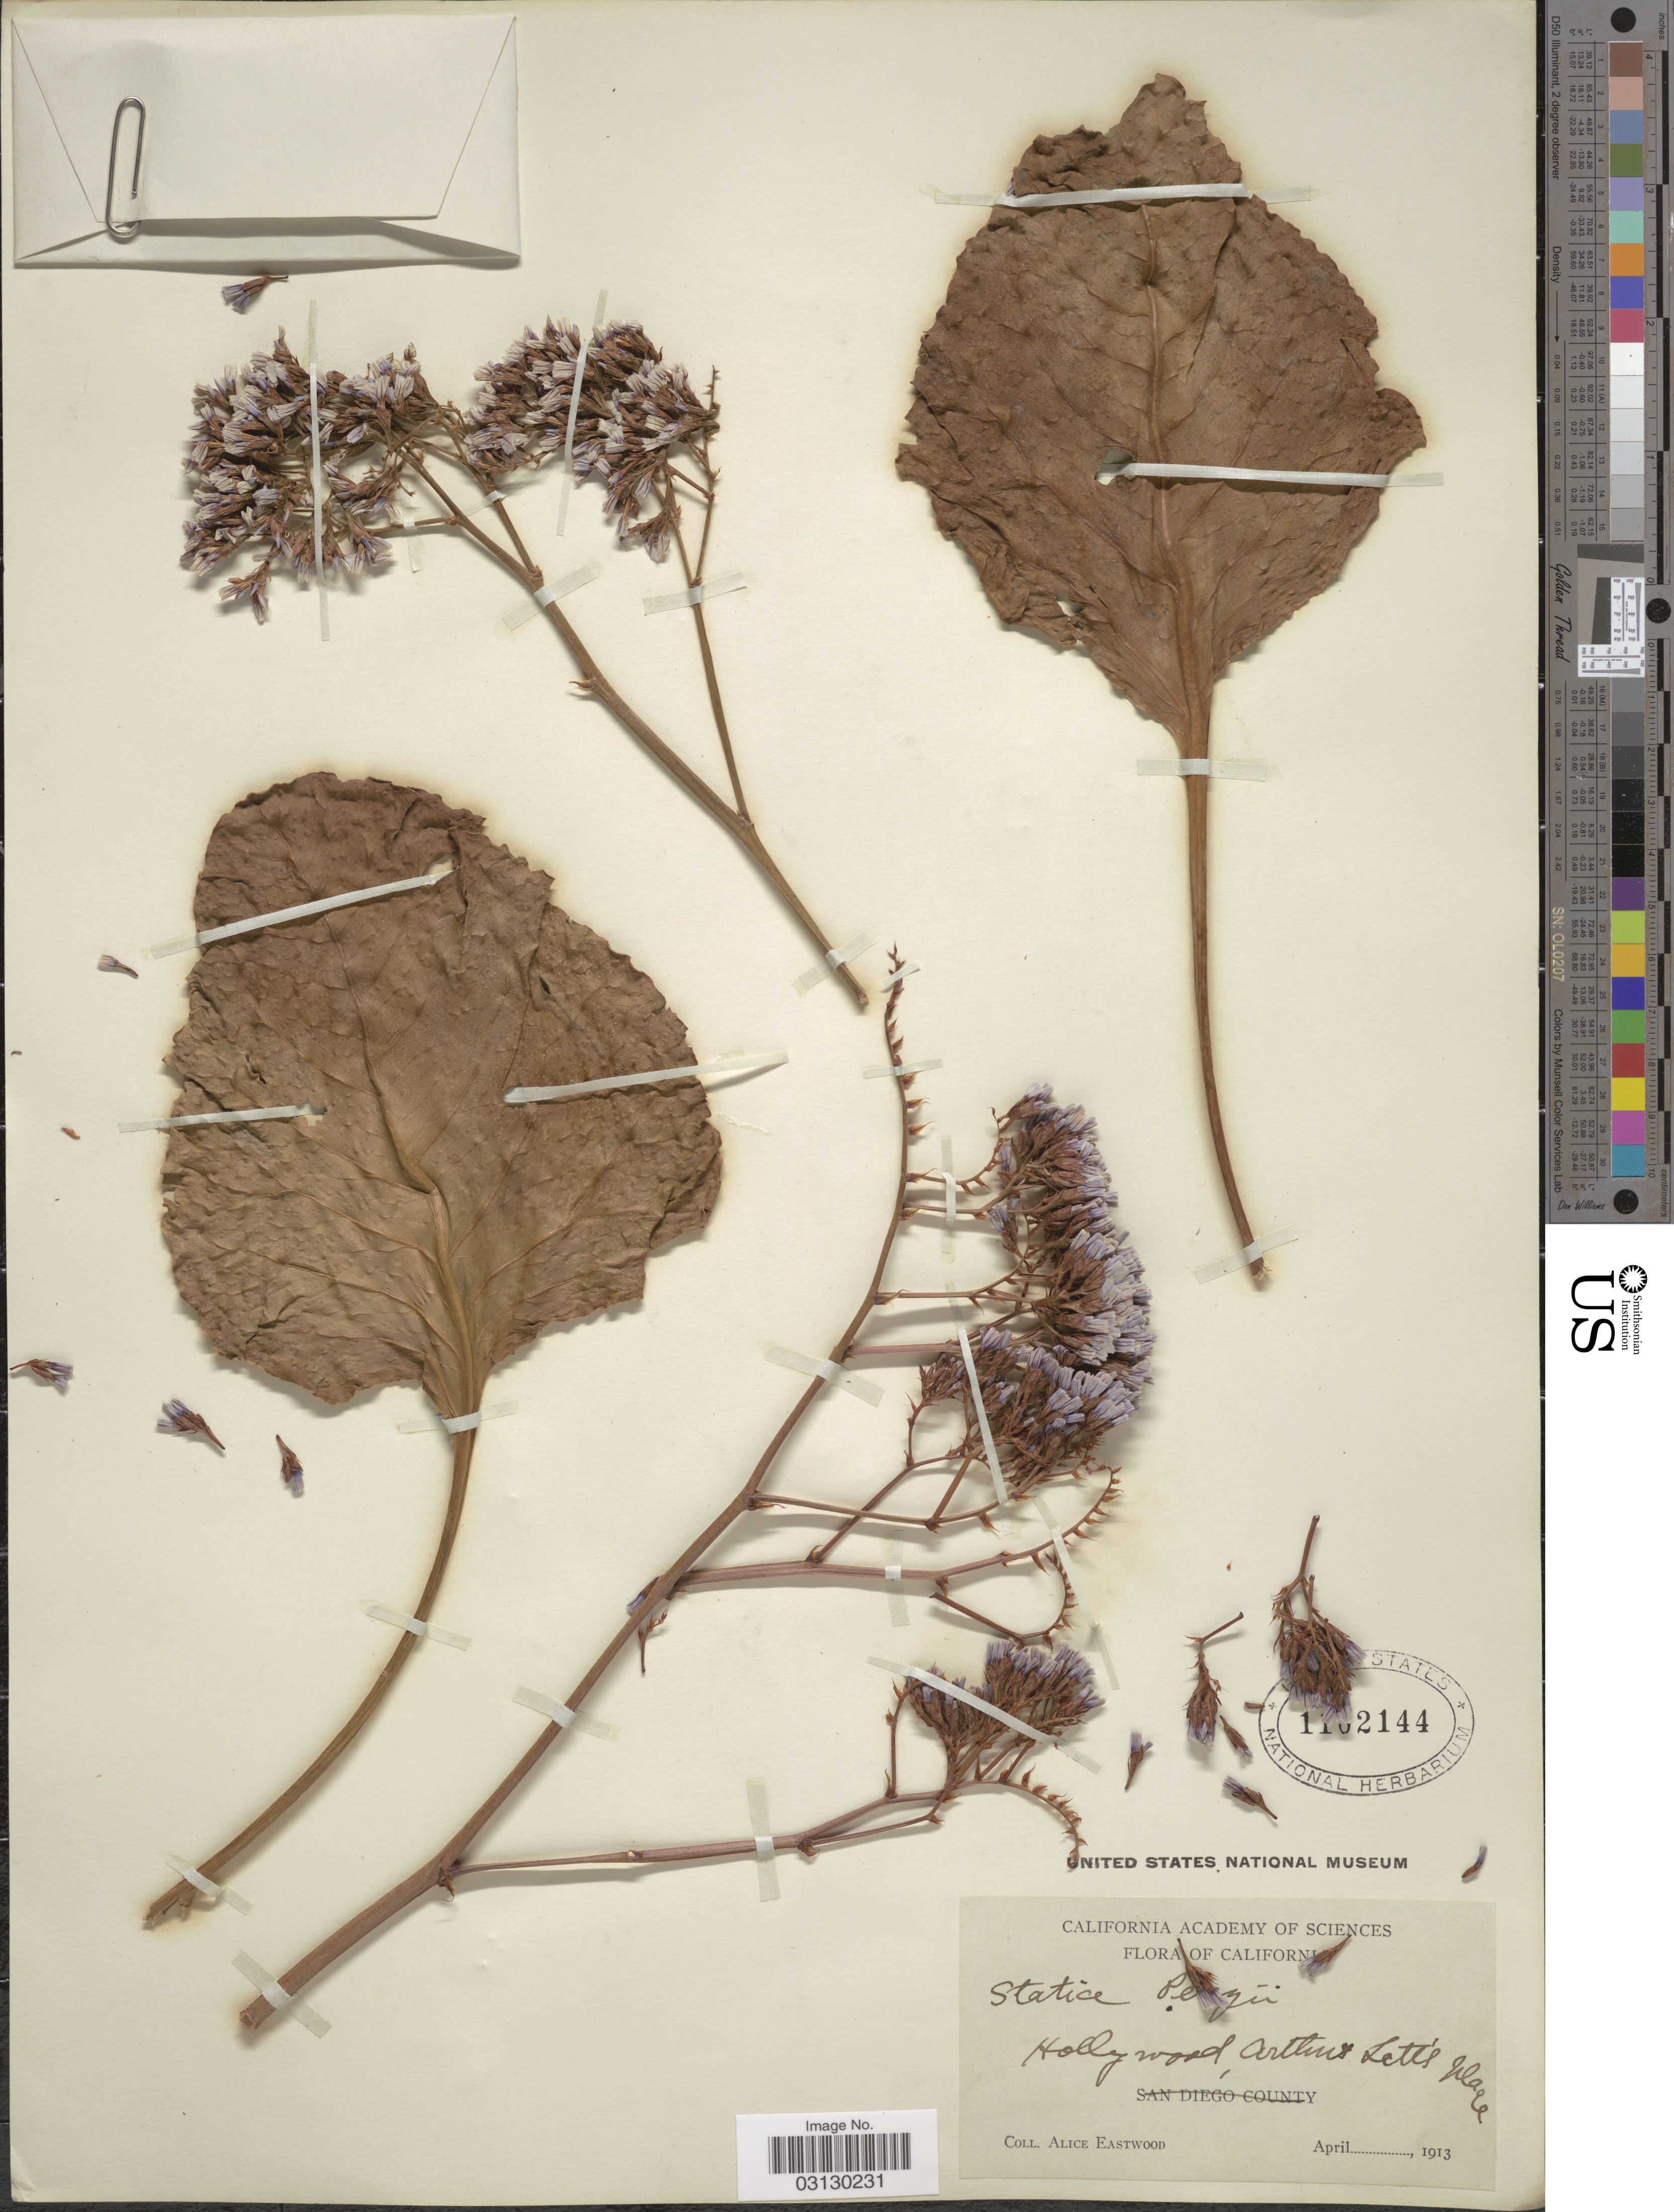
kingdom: Plantae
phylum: Tracheophyta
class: Magnoliopsida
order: Caryophyllales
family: Plumbaginaceae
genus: Limonium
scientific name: Limonium perezii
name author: (Stapf) F.T. Hubb.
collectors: A. Eastwood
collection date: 1913-04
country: United States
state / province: California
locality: Hollywood, Arthur Letts' place.